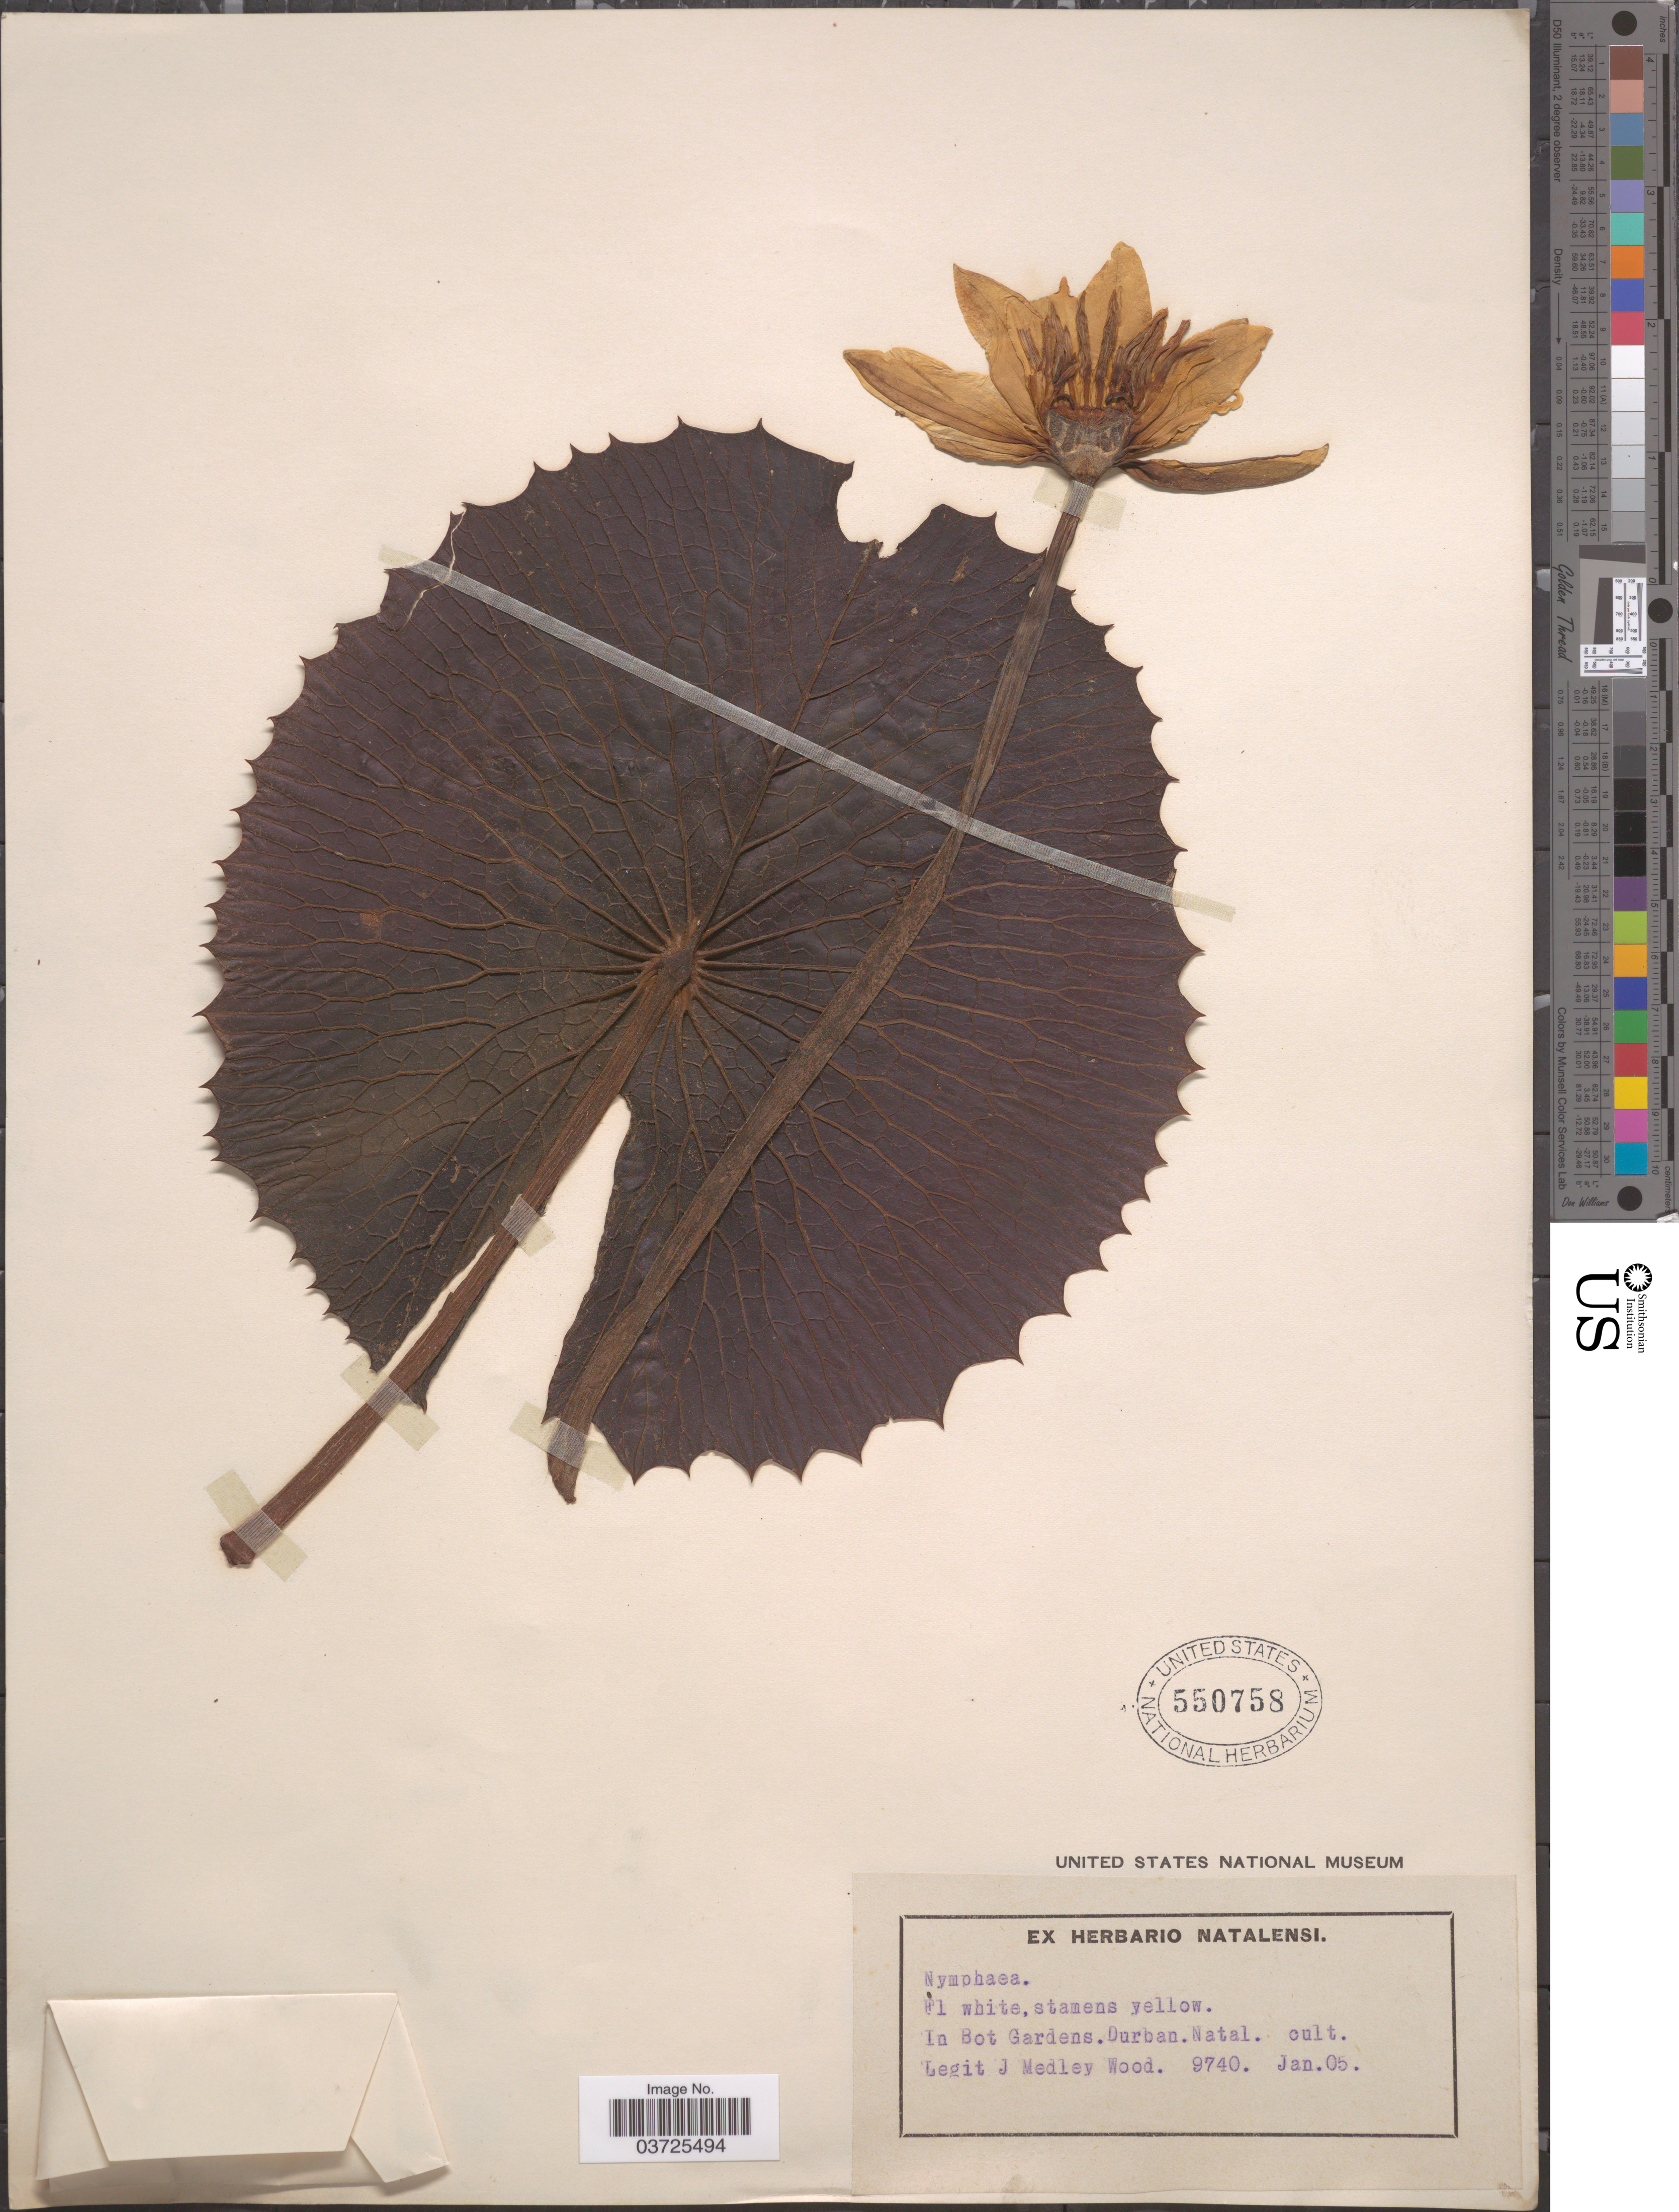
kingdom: Plantae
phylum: Tracheophyta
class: Magnoliopsida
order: Nymphaeales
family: Nymphaeaceae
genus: Nymphaea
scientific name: Nymphaea sulphurea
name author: Gilg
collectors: J. M. Wood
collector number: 9740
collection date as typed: Transcribed d/m/y: /1/5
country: South Africa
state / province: KwaZulu-Natal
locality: In Bot Gardens. Durban. Natal.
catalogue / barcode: US 550758